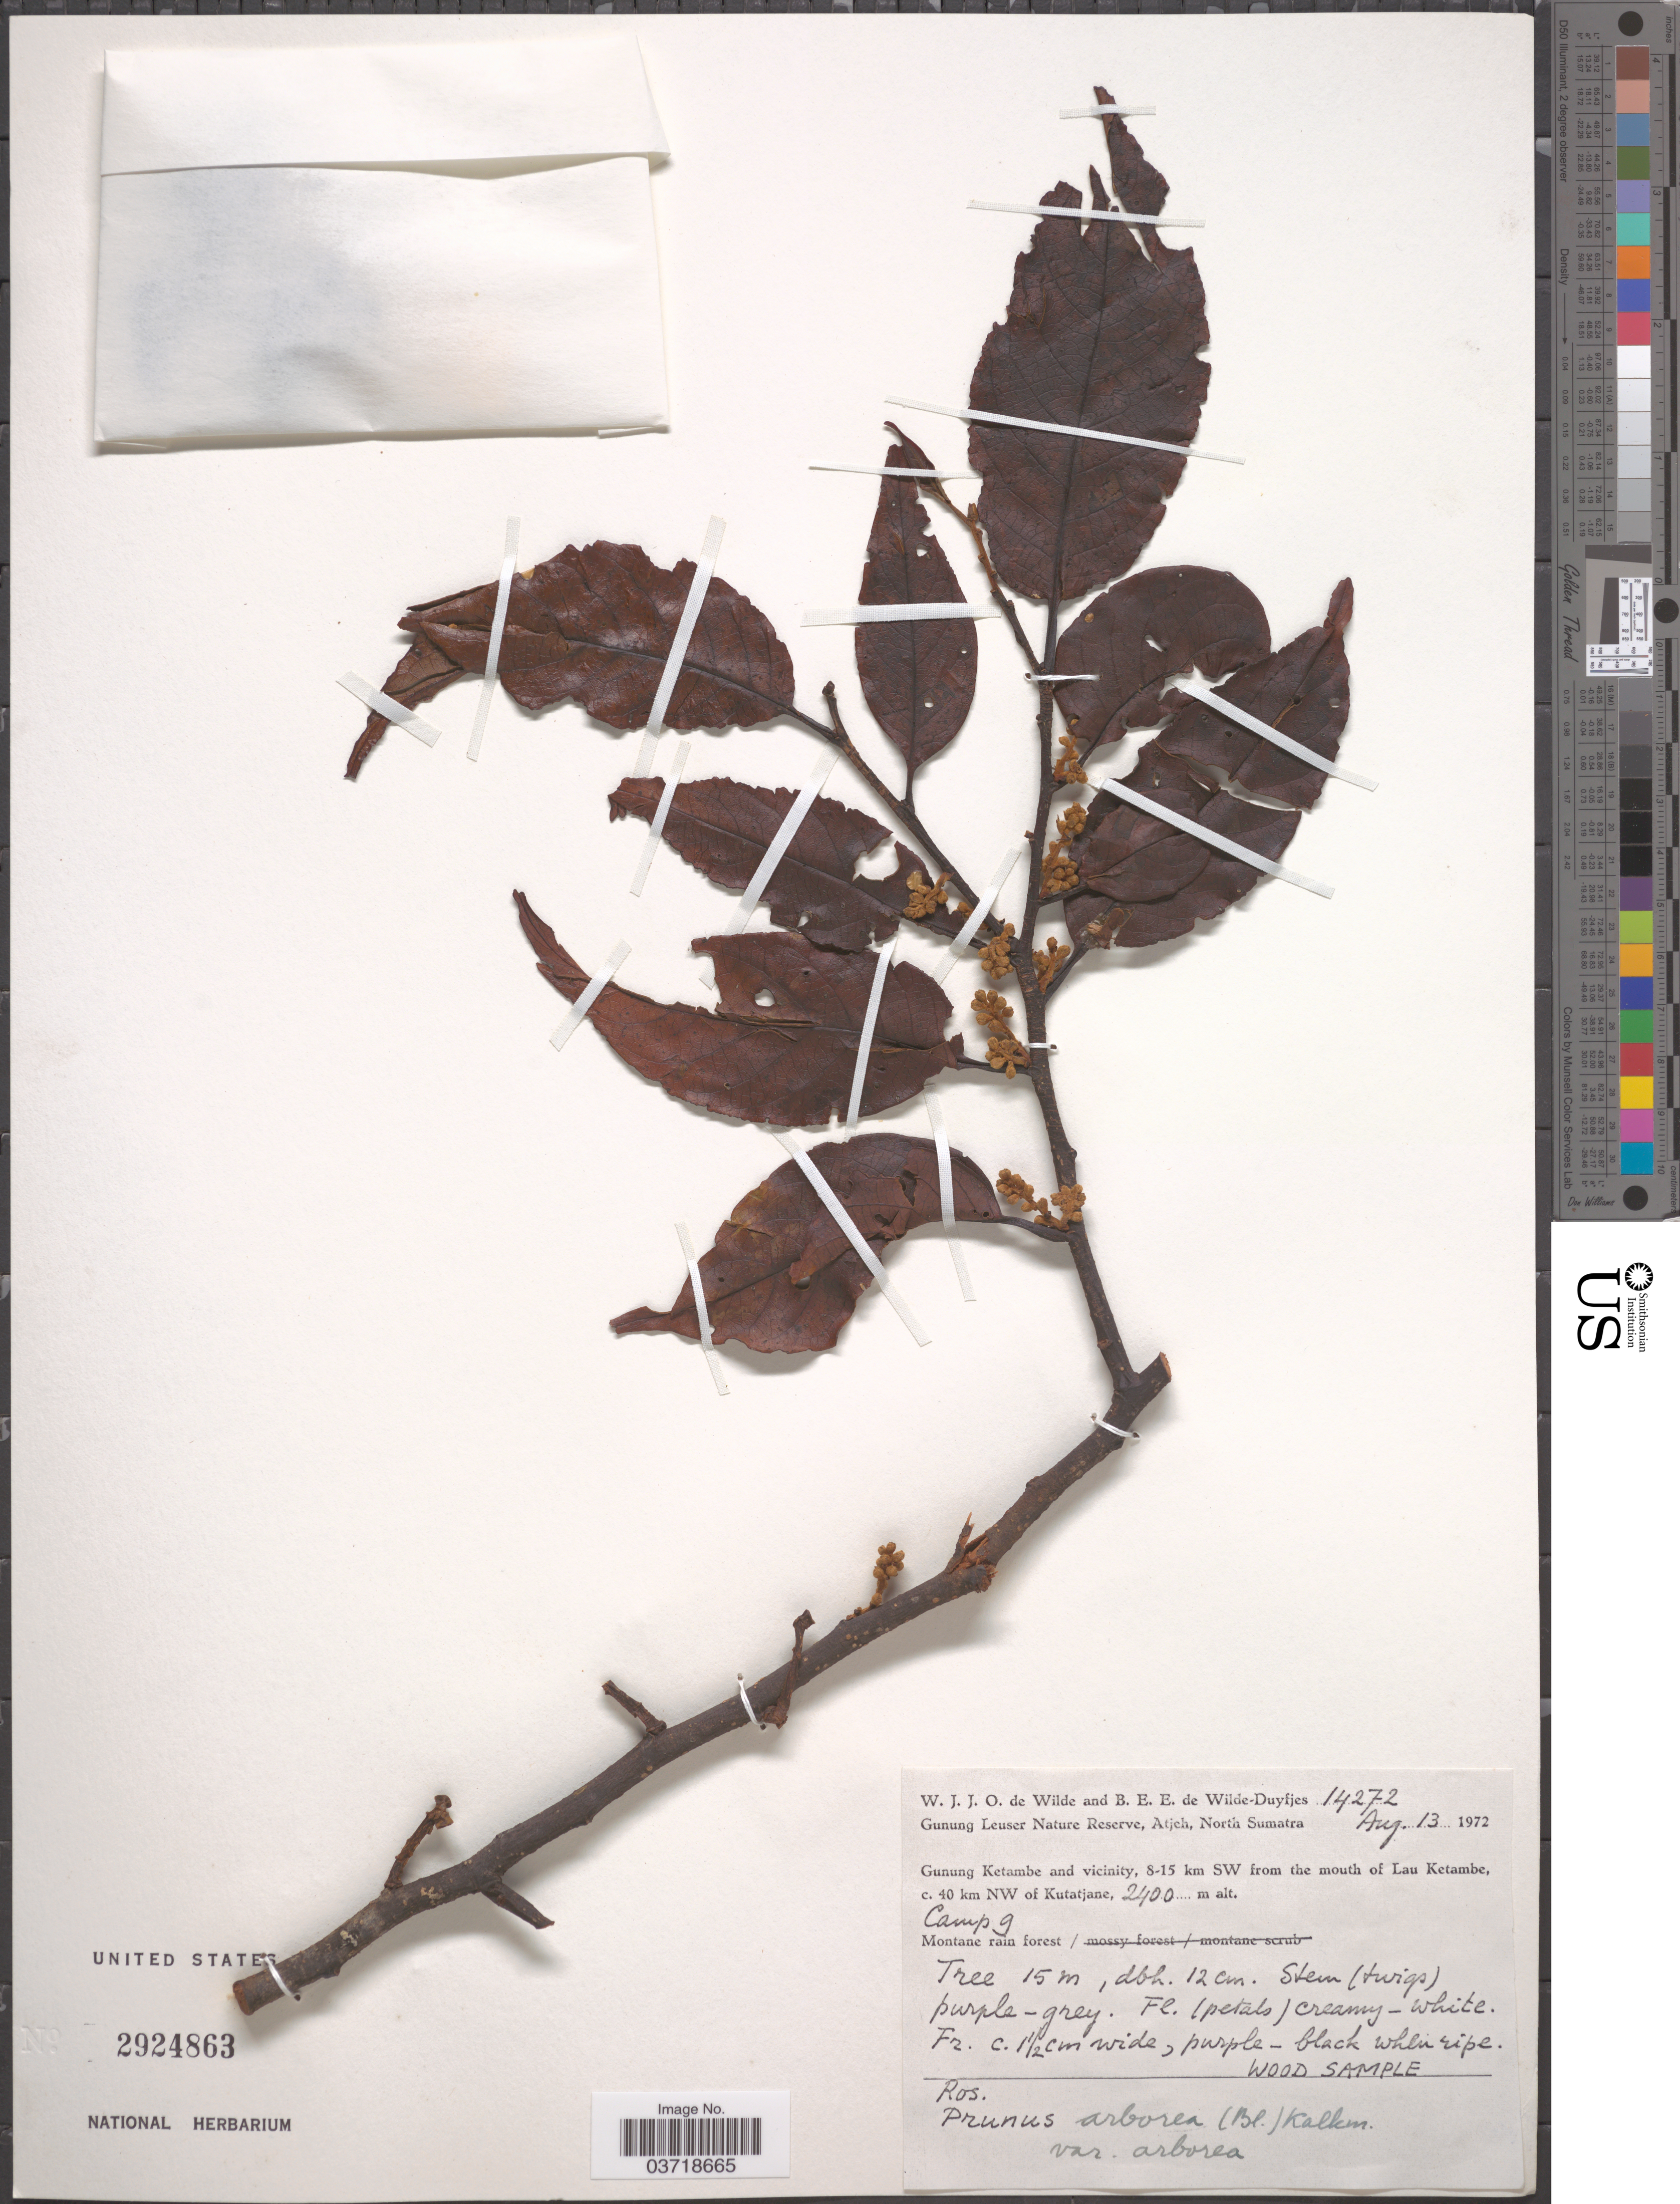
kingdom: Plantae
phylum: Tracheophyta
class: Magnoliopsida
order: Rosales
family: Rosaceae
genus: Prunus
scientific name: Prunus arborea var. arborea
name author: (Blume) Kalkman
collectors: W. J. de Wilde & B. E. de Wilde-Duyfjes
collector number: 14272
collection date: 1972-08-13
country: Indonesia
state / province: Sumatra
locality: Gunung Leuser Nature Reserve, Atjeh, North Sumatra. Gunung Ketambe and vicinity, 8-15 km SW from the mouth of Lau Ketambe, c. 40 km N of Kutatjane. Camp 9.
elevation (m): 2400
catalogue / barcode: US 2924863